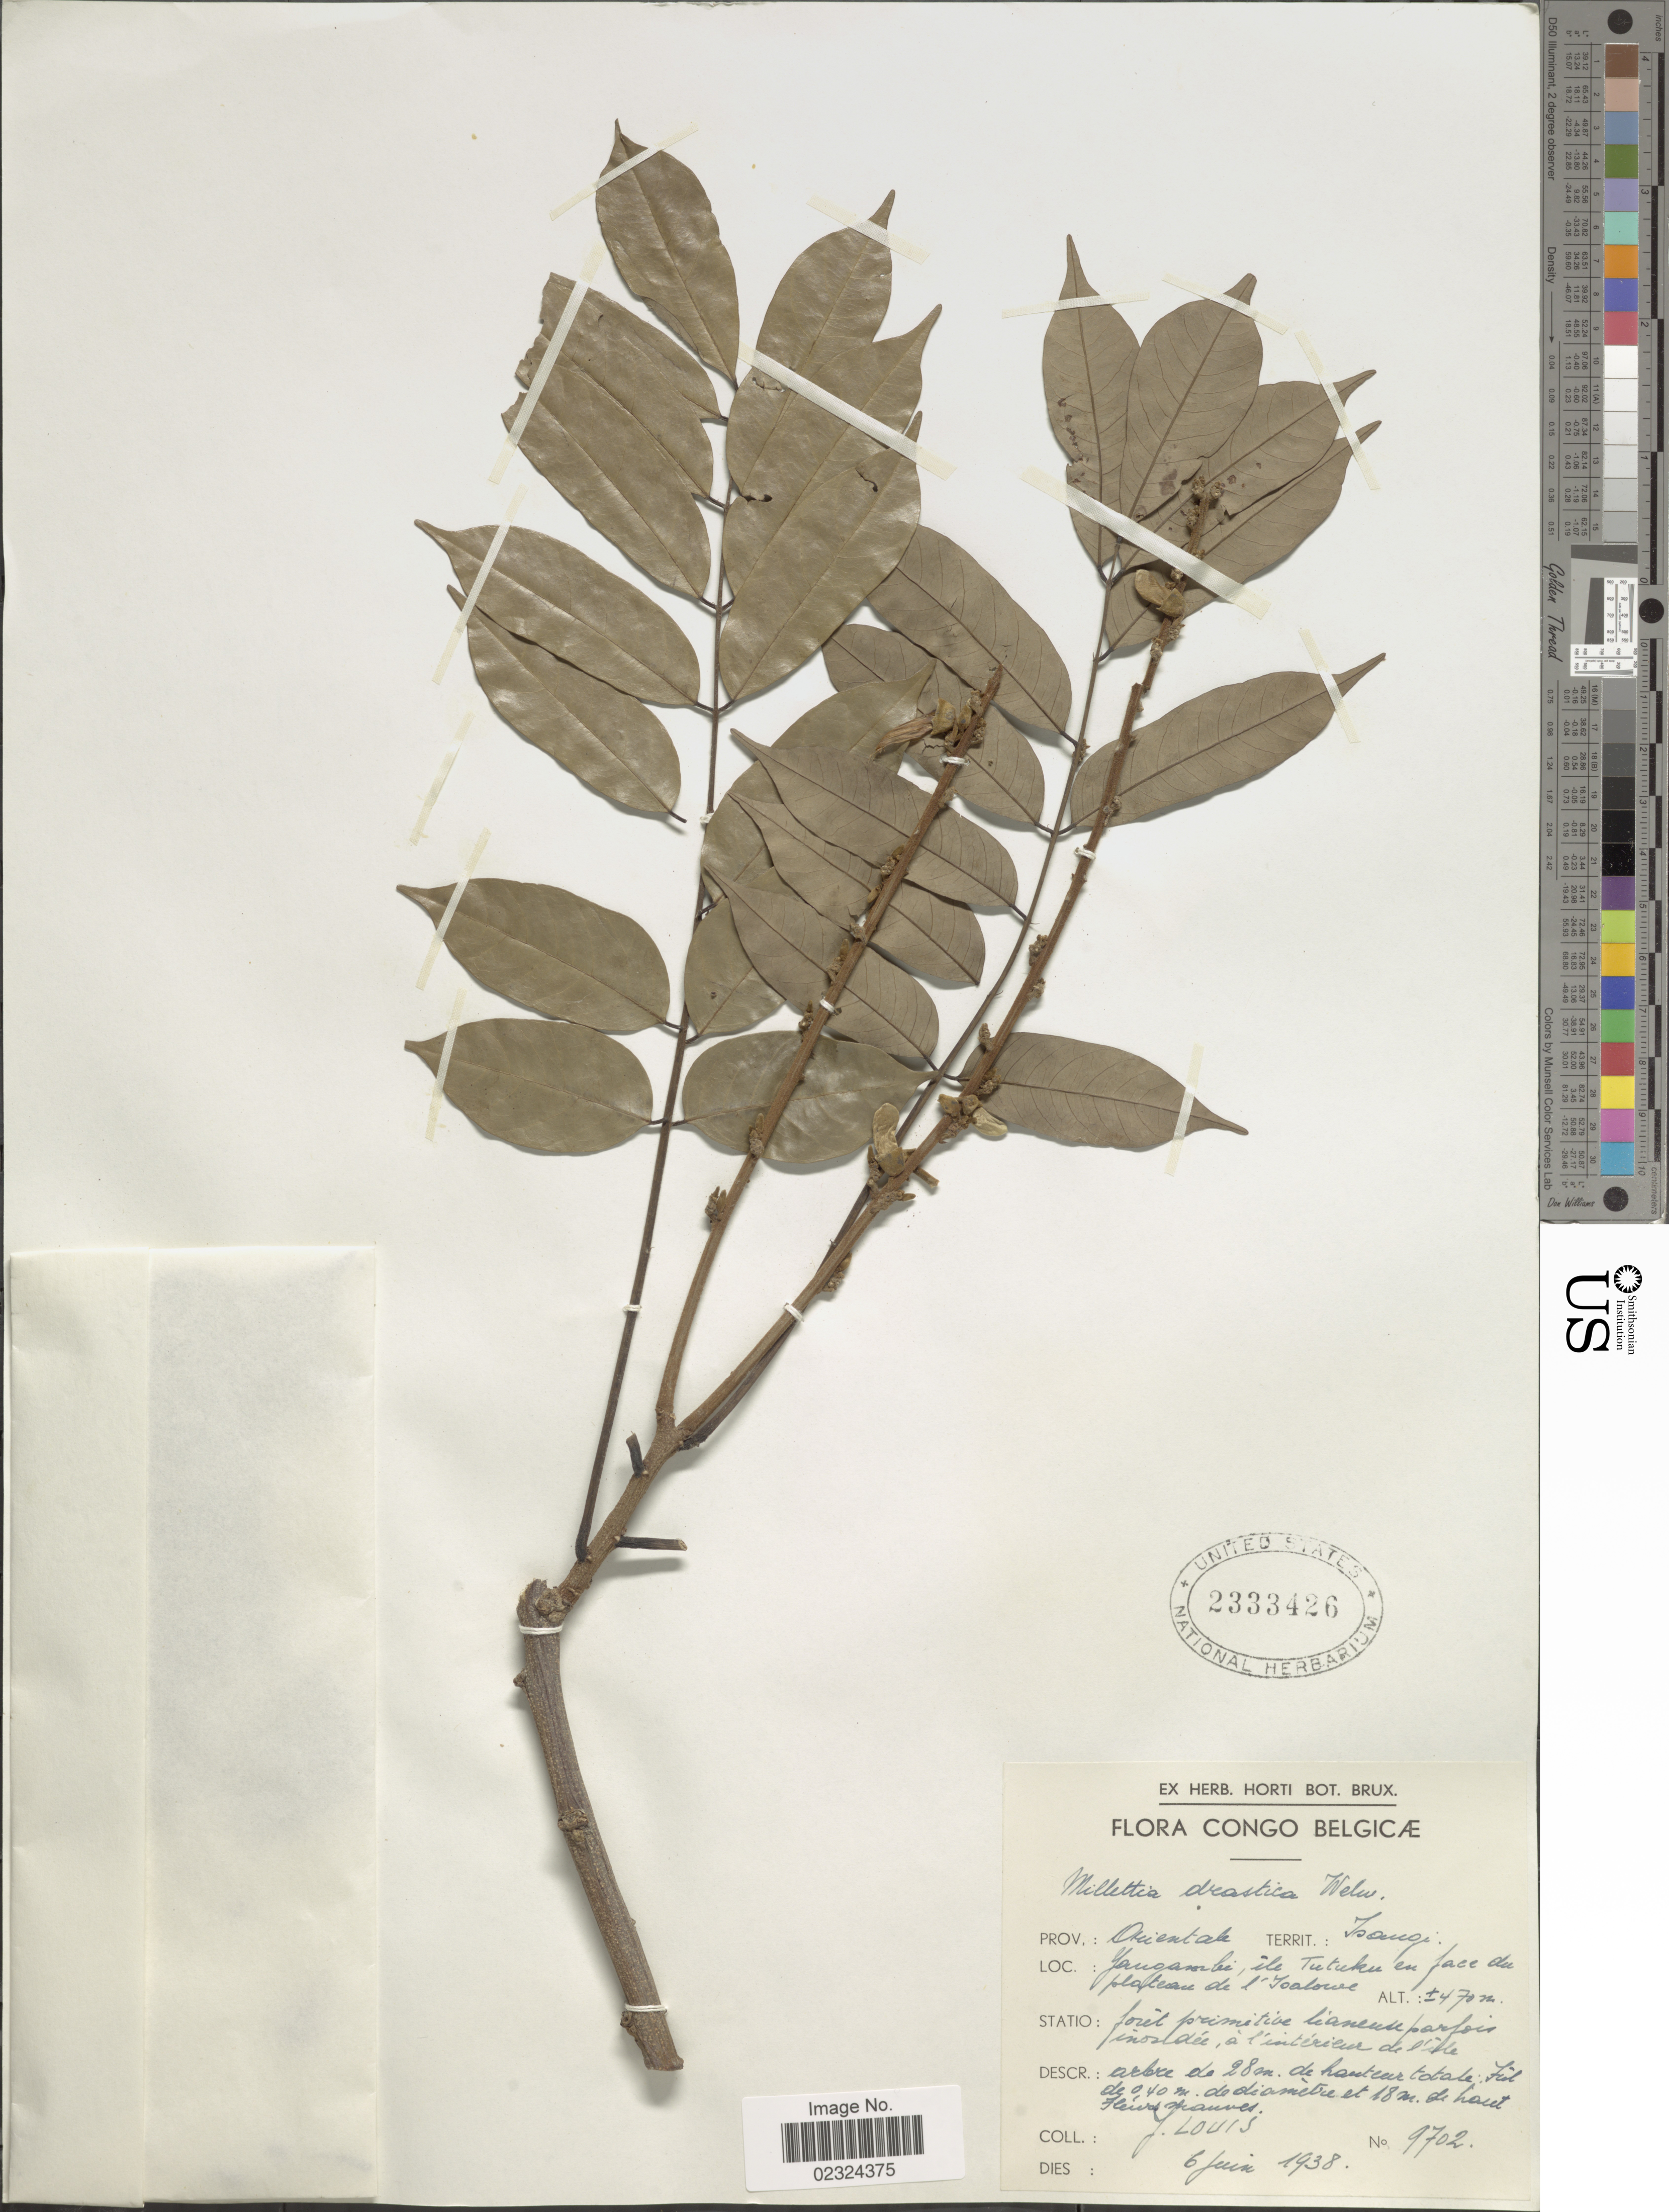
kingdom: Plantae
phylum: Tracheophyta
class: Magnoliopsida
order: Fabales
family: Fabaceae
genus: Millettia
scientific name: Millettia drastica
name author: Welw. ex Baker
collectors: J. Louis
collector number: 9702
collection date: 1938-06-06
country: Congo, Democratic Republic of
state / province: Tshopo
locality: Congo Belgicae.Isangi. Yangambi, ile Tutuku en face du plateau de l'Isalowe.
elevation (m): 470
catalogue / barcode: US 2333426